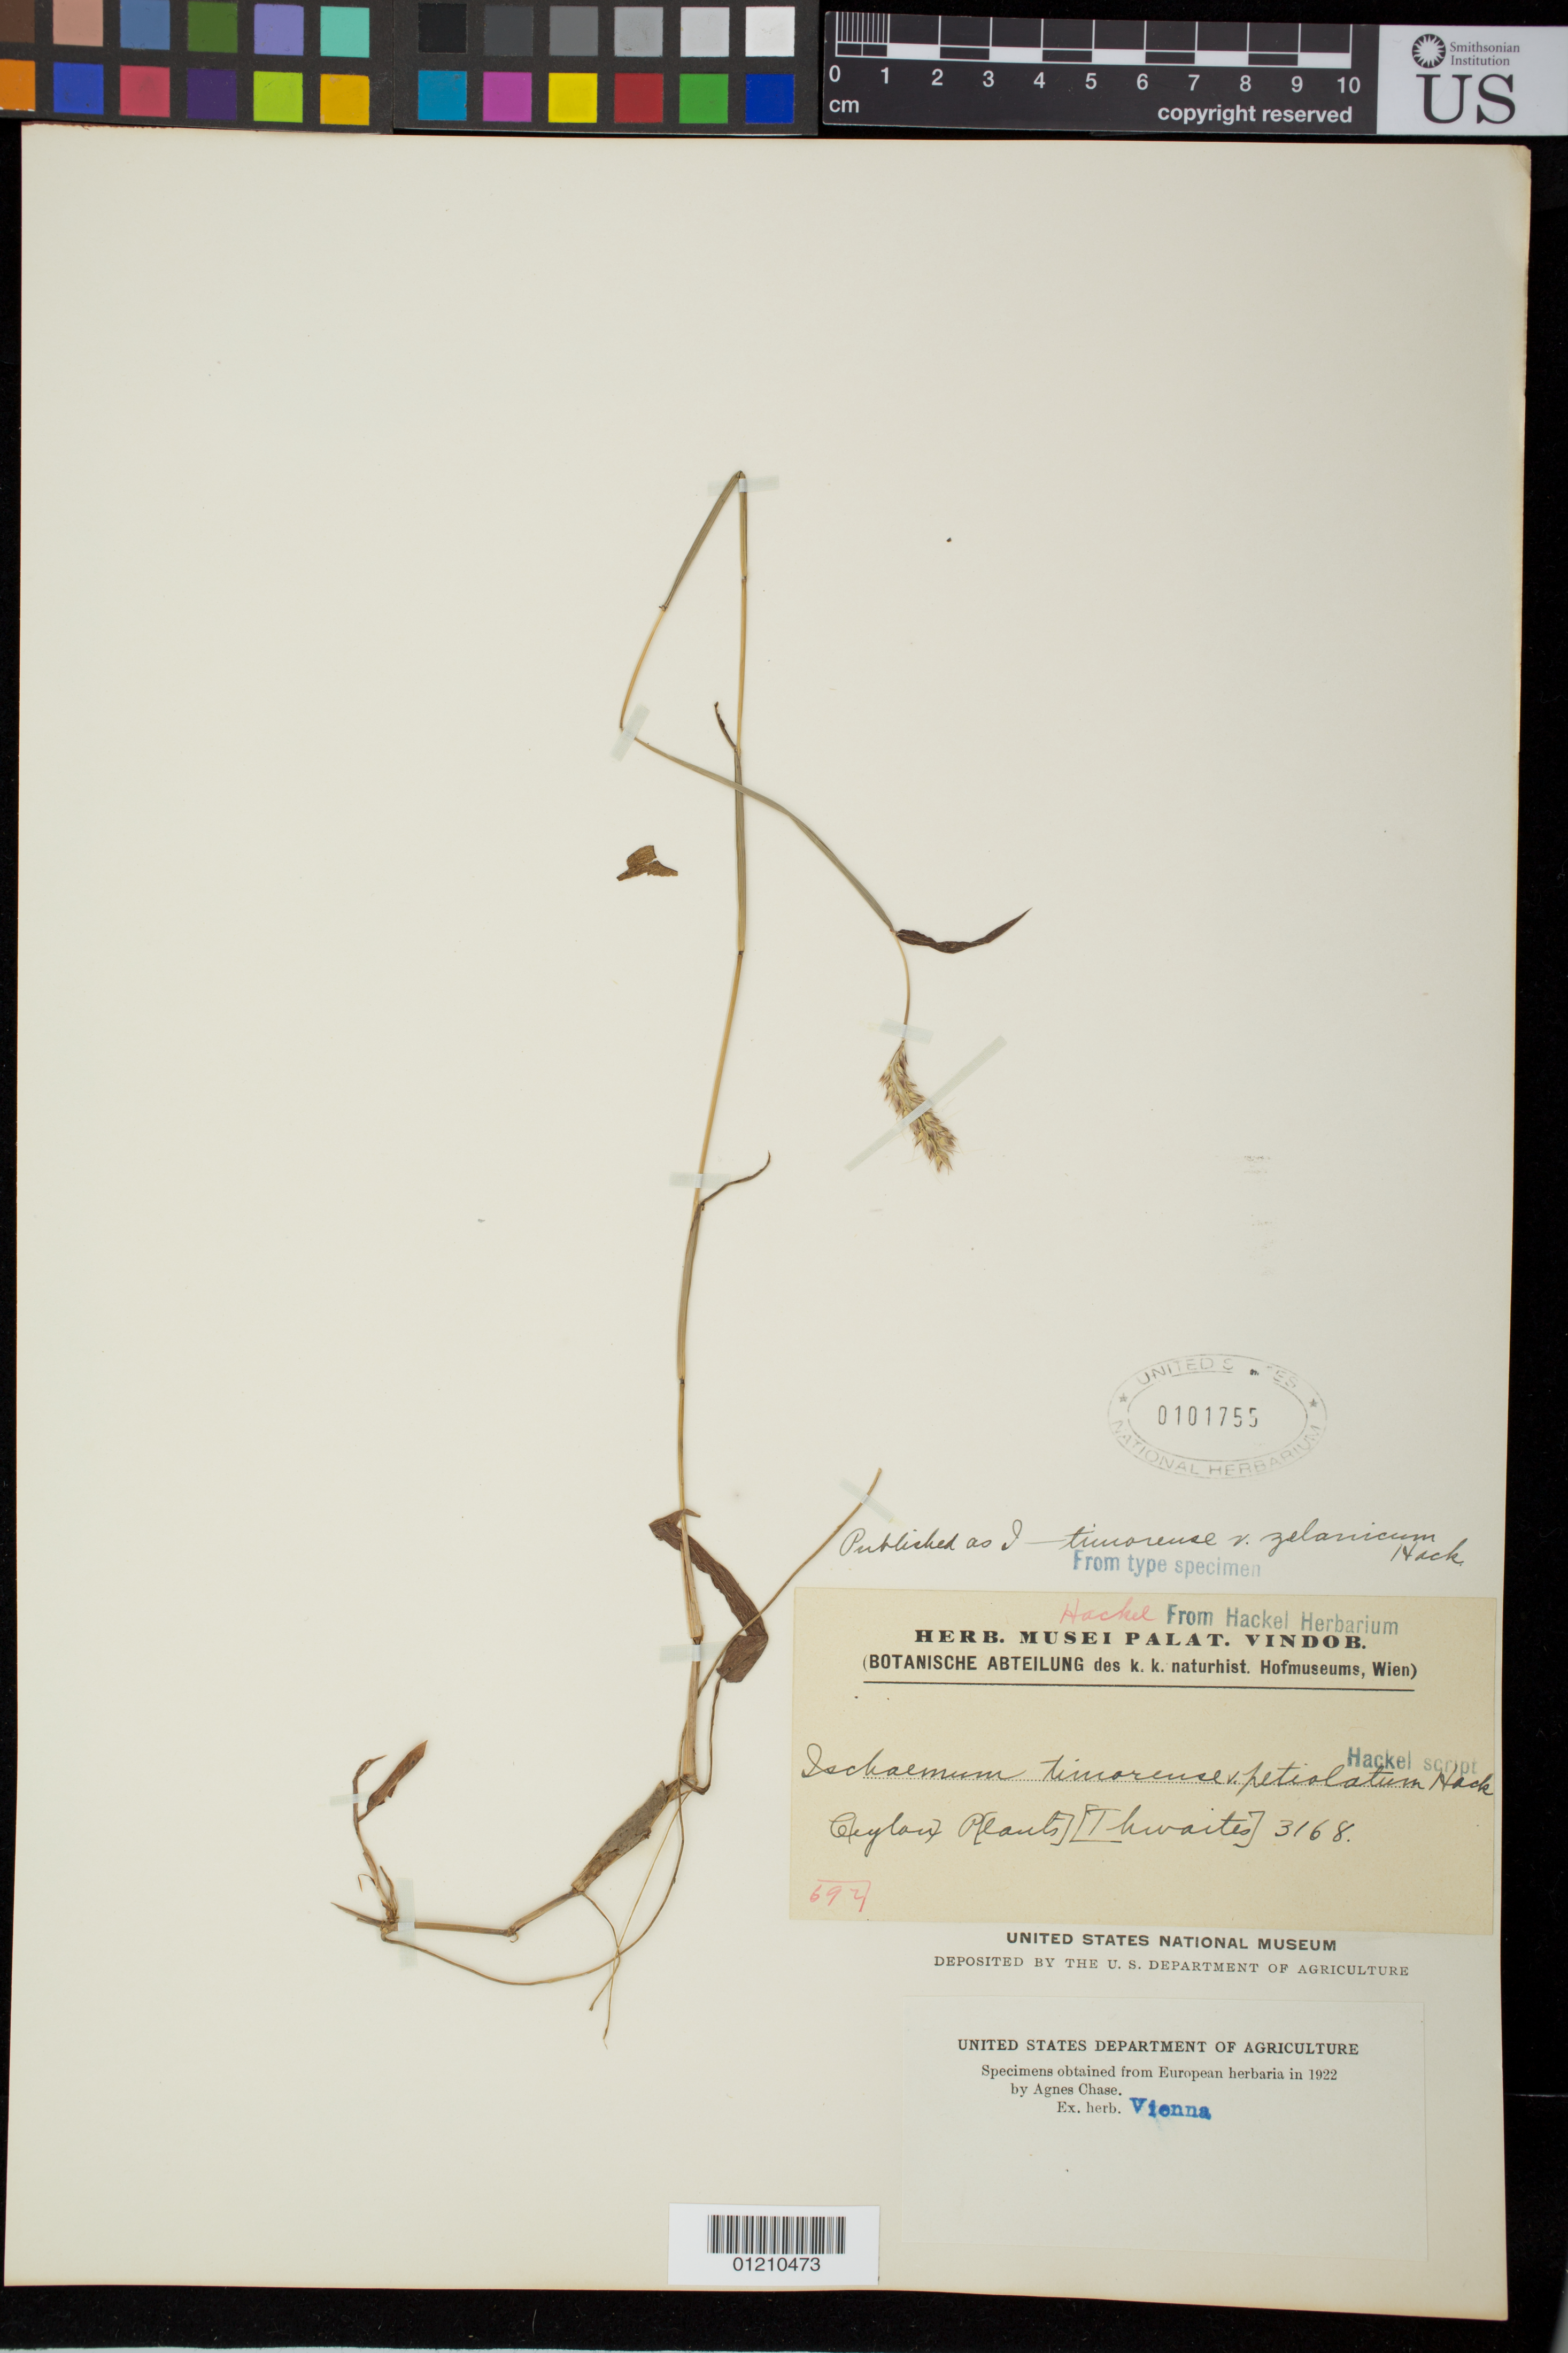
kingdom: Plantae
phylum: Tracheophyta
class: Liliopsida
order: Poales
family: Poaceae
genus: Ischaemum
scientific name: Ischaemum timorense var. zeylanicum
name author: Hack.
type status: Type Collection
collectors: G. H. K. Thwaites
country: Sri Lanka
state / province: Ceylon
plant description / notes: Fragmentary material of type specimen ex herb. Vienna.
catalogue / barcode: US 101755